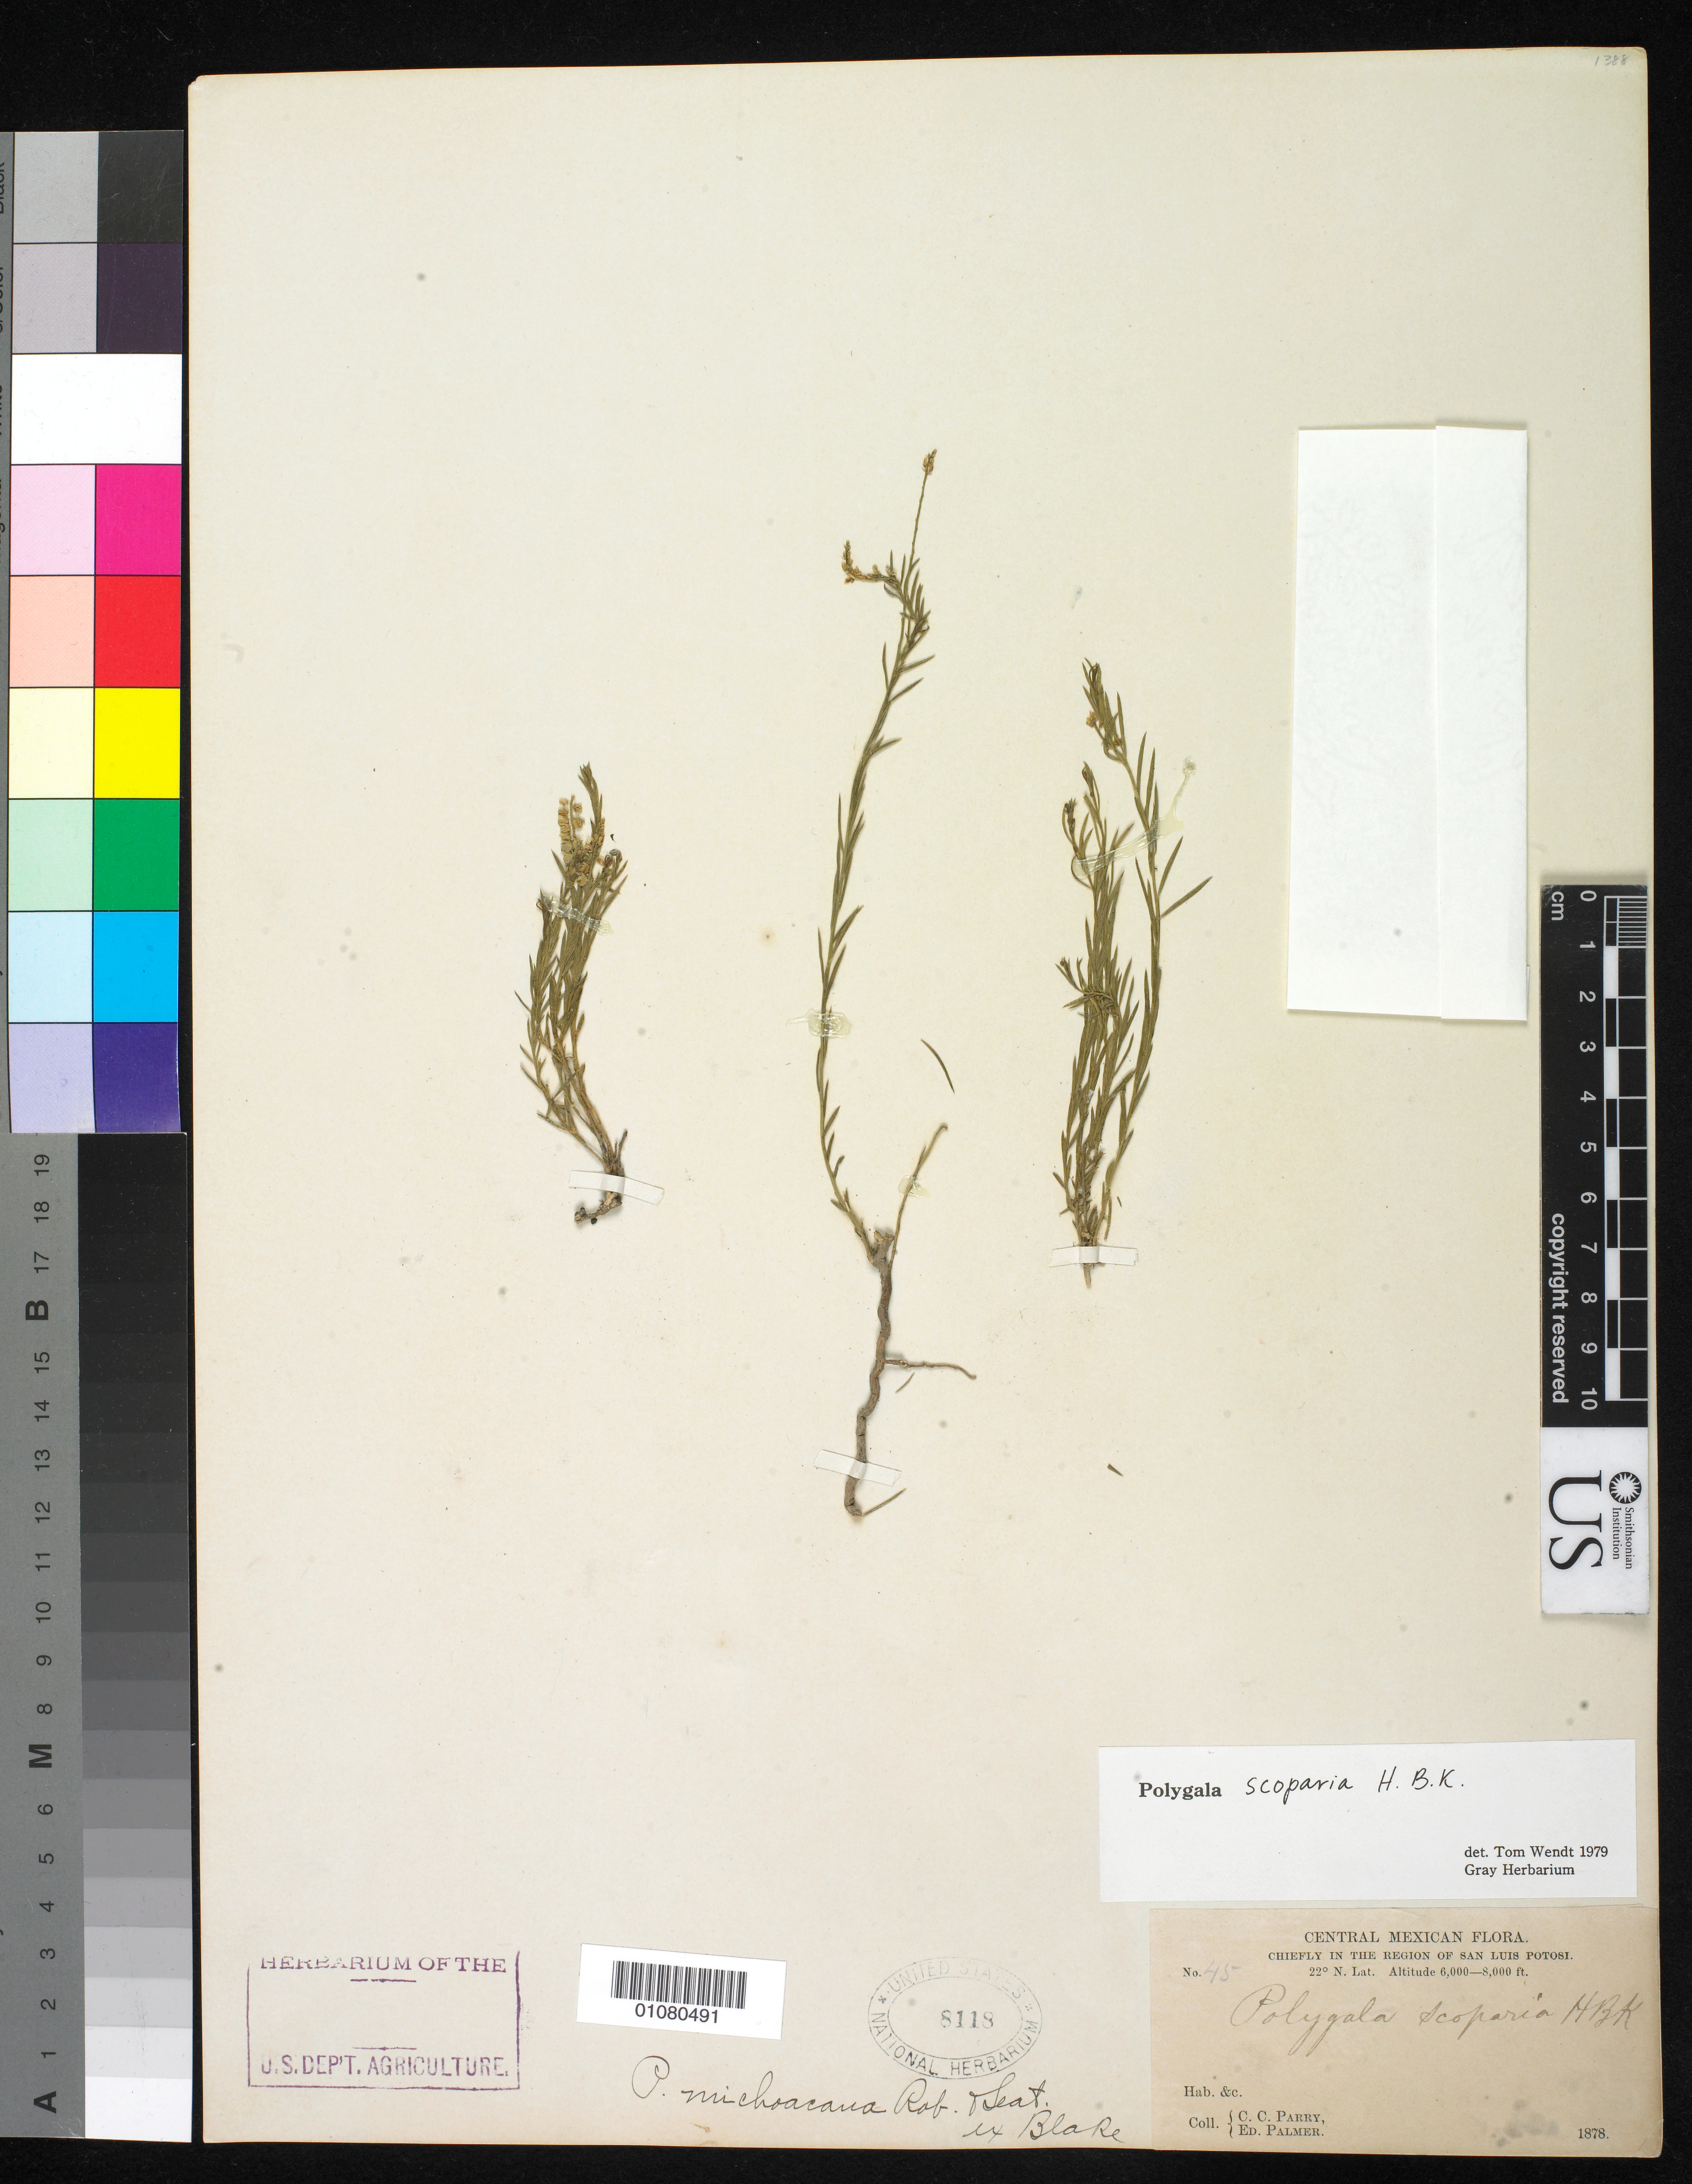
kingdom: Plantae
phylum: Tracheophyta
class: Magnoliopsida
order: Fabales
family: Polygalaceae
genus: Polygala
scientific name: Polygala scoparia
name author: Kunth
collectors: C. C. Parry & E. Palmer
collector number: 45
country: Mexico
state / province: San Luis Potosí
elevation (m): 1829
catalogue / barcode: US 8118